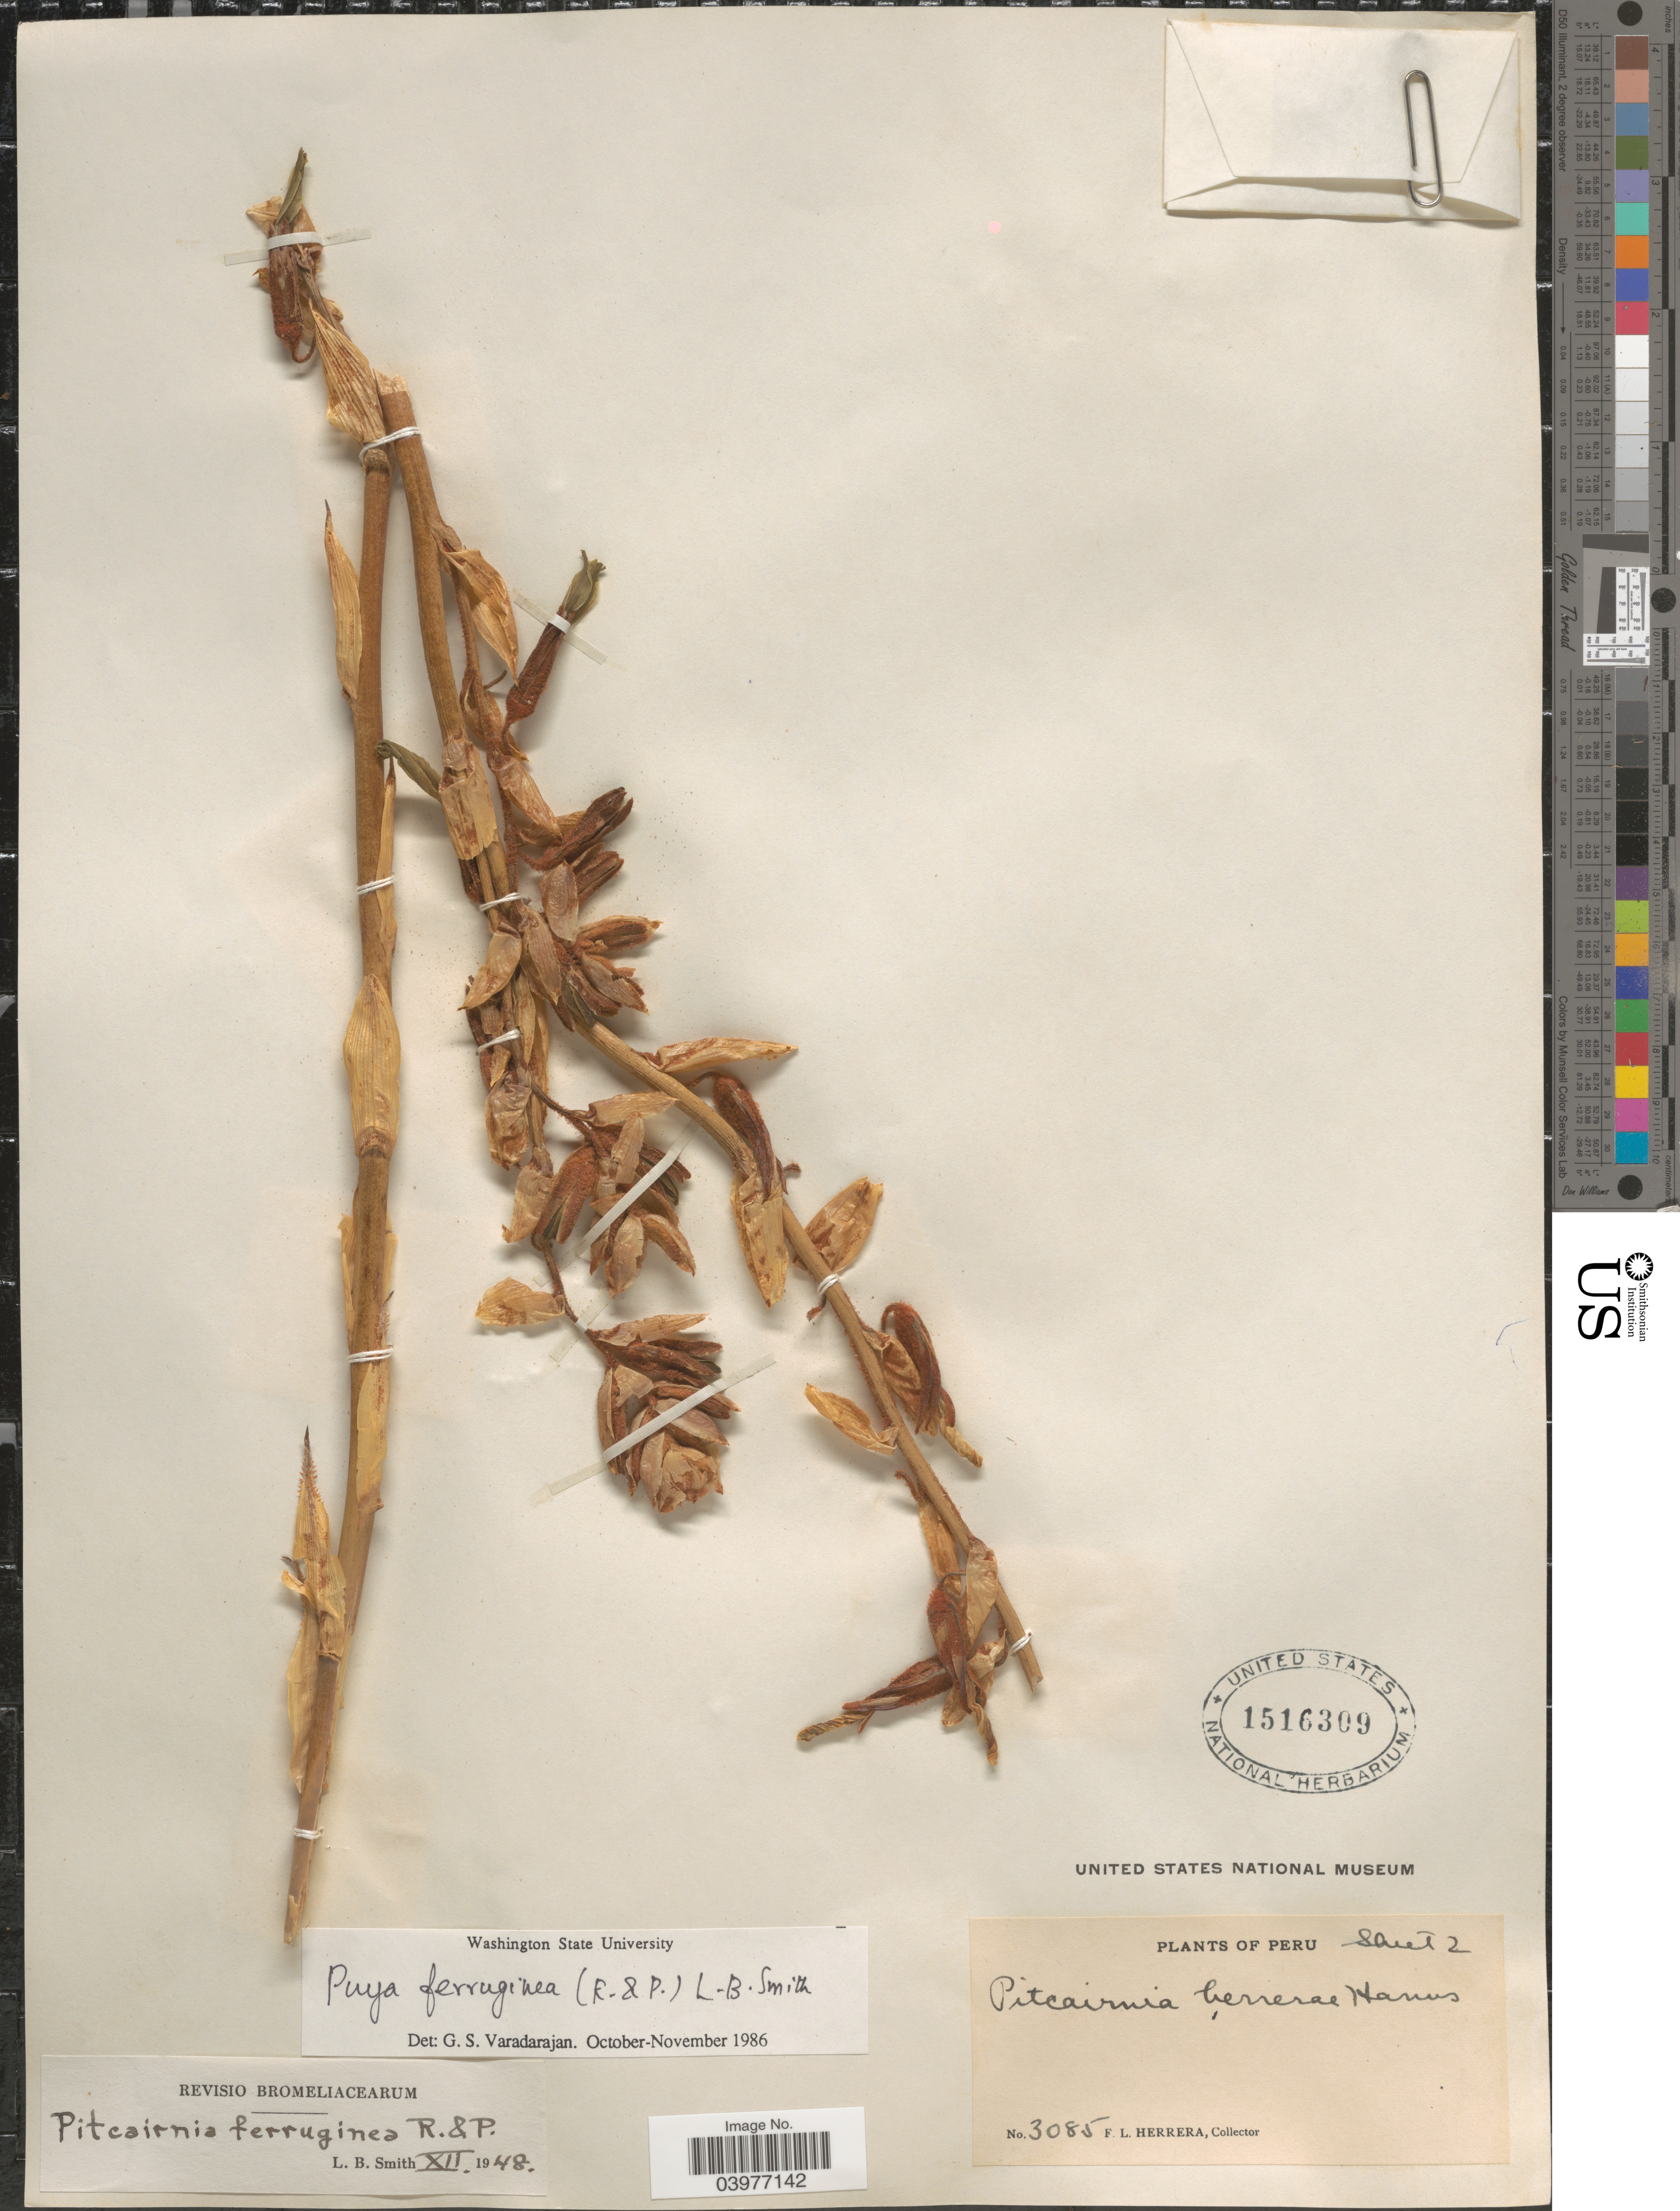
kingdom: Plantae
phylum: Tracheophyta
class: Liliopsida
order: Poales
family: Bromeliaceae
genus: Puya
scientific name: Puya ferruginea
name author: (Ruiz & Pav.) L.B. Sm.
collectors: F. L. Herrera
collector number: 3085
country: Peru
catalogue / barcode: US 1516309